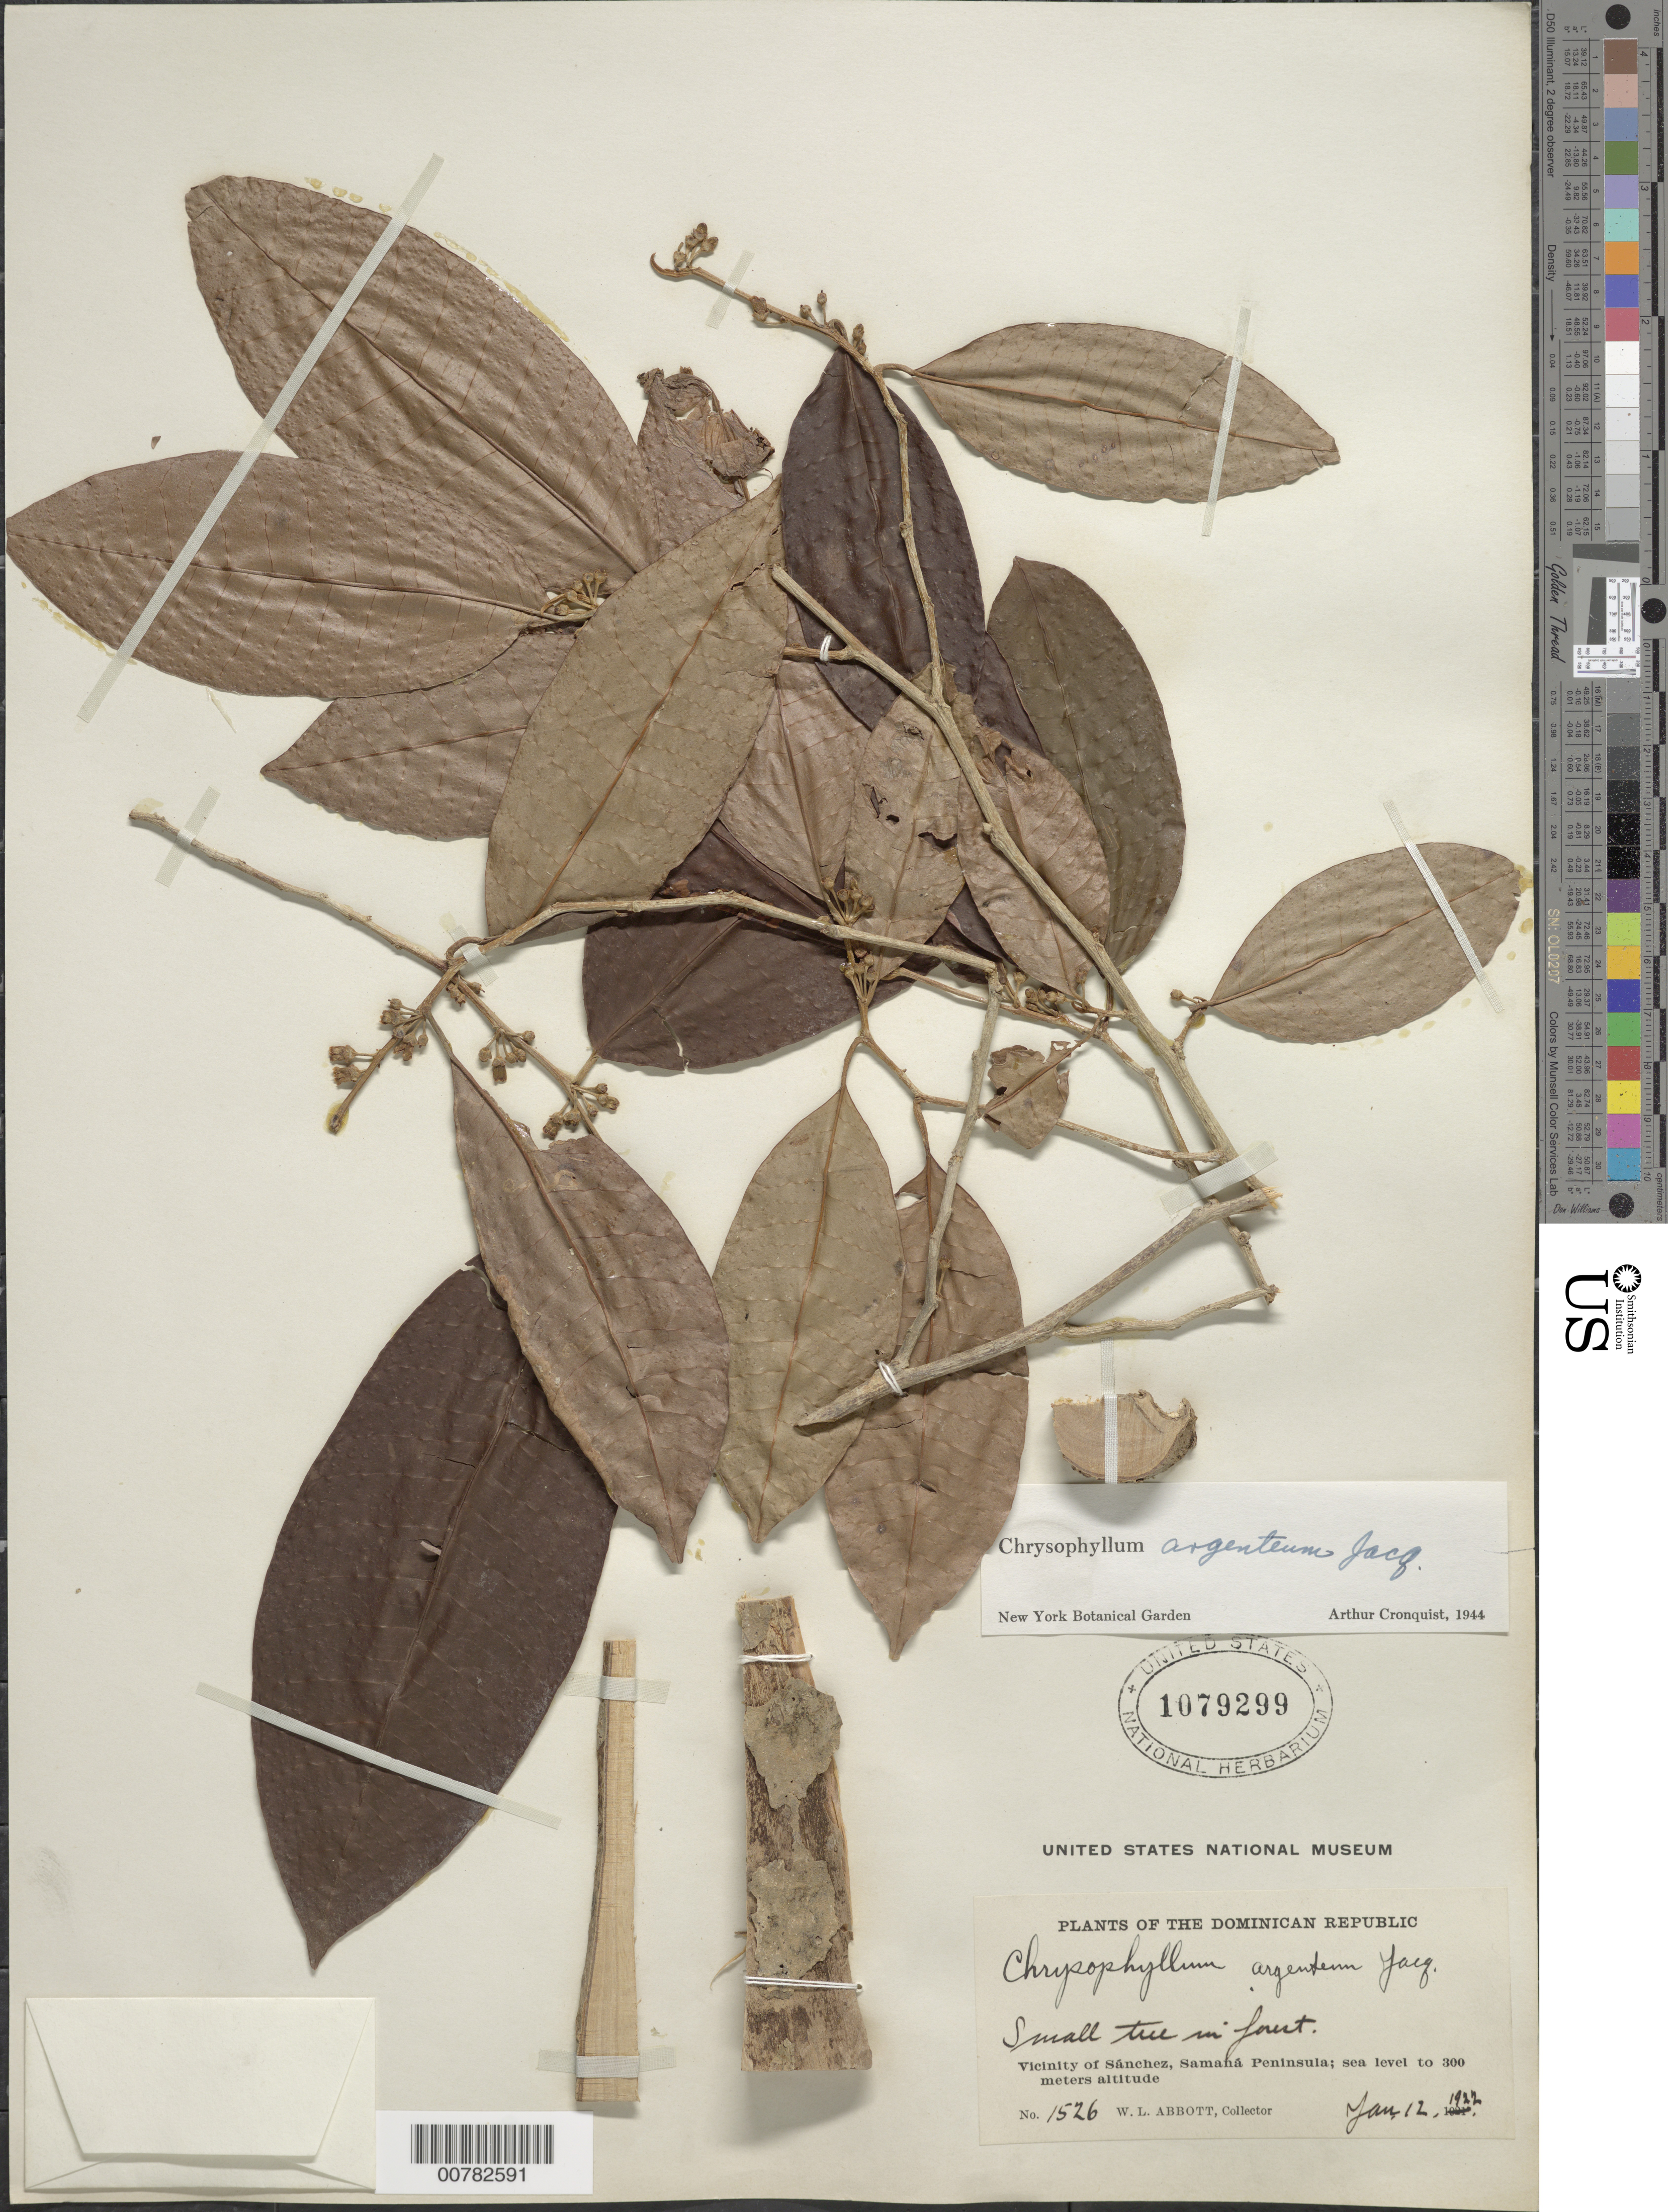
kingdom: Plantae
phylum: Tracheophyta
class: Magnoliopsida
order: Ericales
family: Sapotaceae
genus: Chrysophyllum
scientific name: Chrysophyllum argenteum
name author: Jacq.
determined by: Cronquist, A. J.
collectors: W. L. Abbott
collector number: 1526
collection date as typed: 12 Jan 1922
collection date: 1922-01-12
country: Dominican Republic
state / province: Samana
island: Hispaniola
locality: Vicinity of Sánchez.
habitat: In forest.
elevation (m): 0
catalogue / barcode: US 1079299